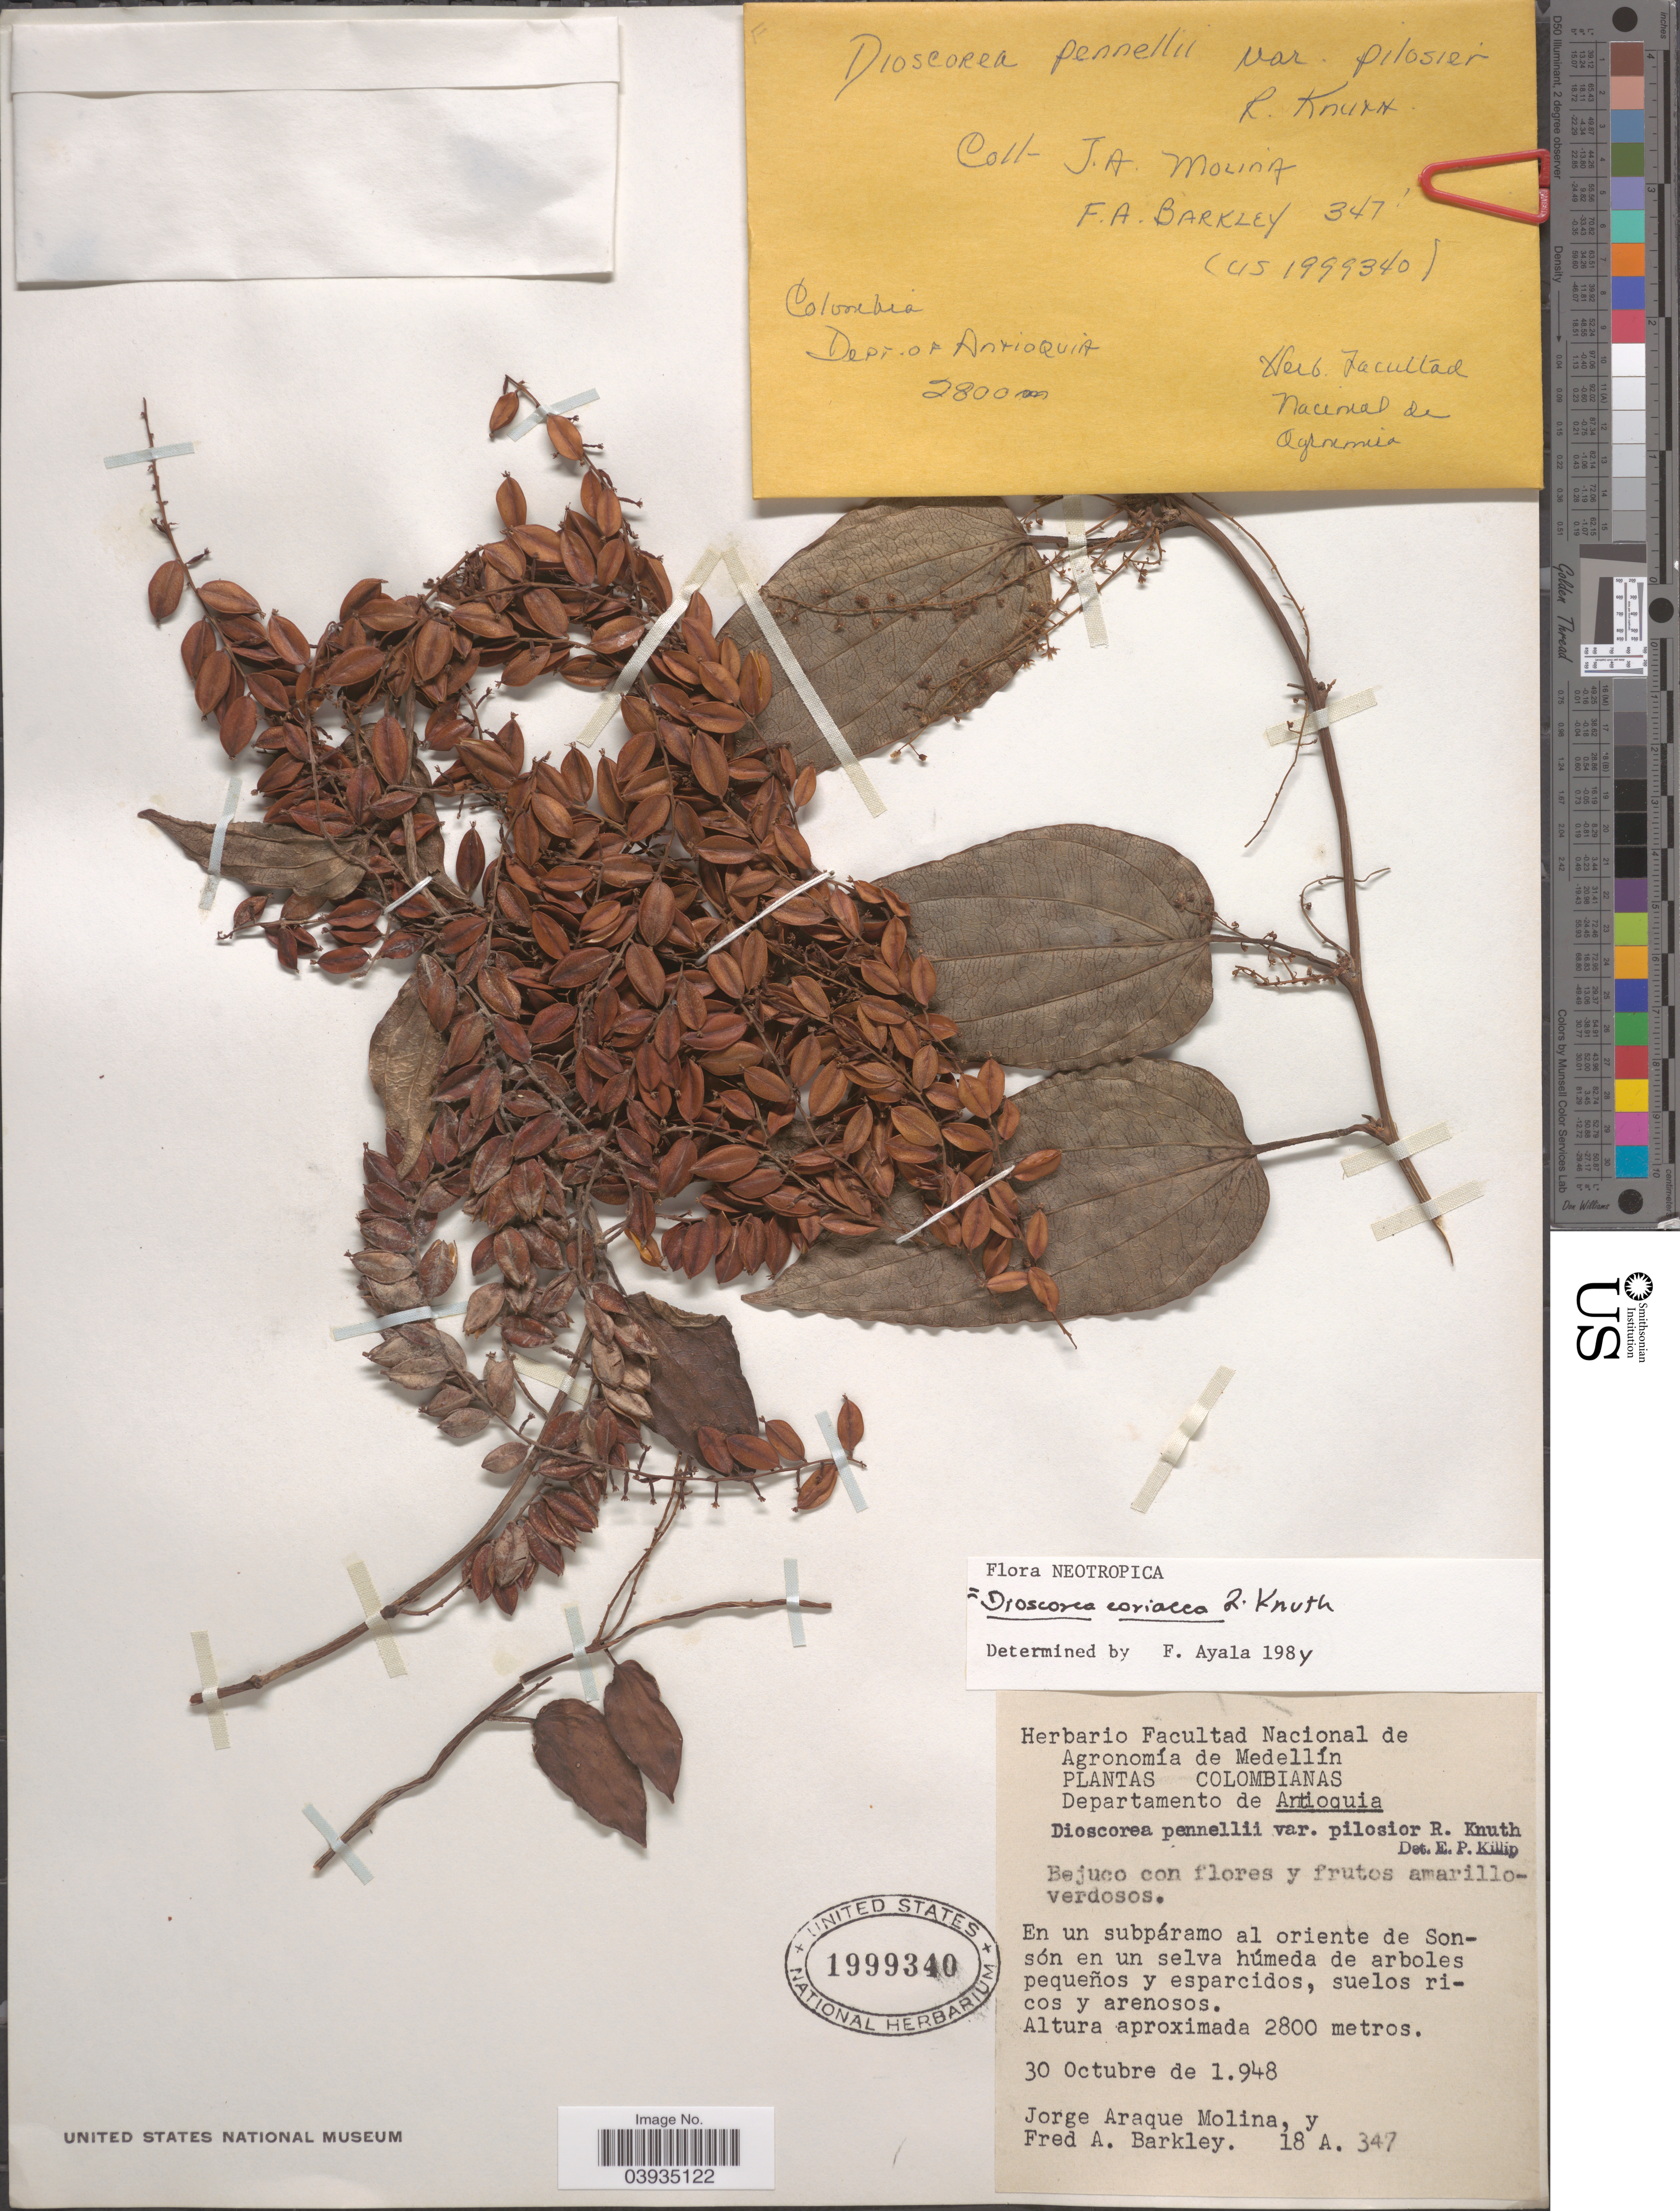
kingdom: Plantae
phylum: Tracheophyta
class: Liliopsida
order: Dioscoreales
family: Dioscoreaceae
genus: Dioscorea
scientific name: Dioscorea coriacea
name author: Humb. & Bonpl. ex Willd.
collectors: J. Araque Molina & F. A. Barkley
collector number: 18A347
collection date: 1948-10-30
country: Colombia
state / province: Antioquia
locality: Departamento de Antioquia. En un subpáramo al oriente de Sonsón.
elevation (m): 2800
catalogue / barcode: US 1999340